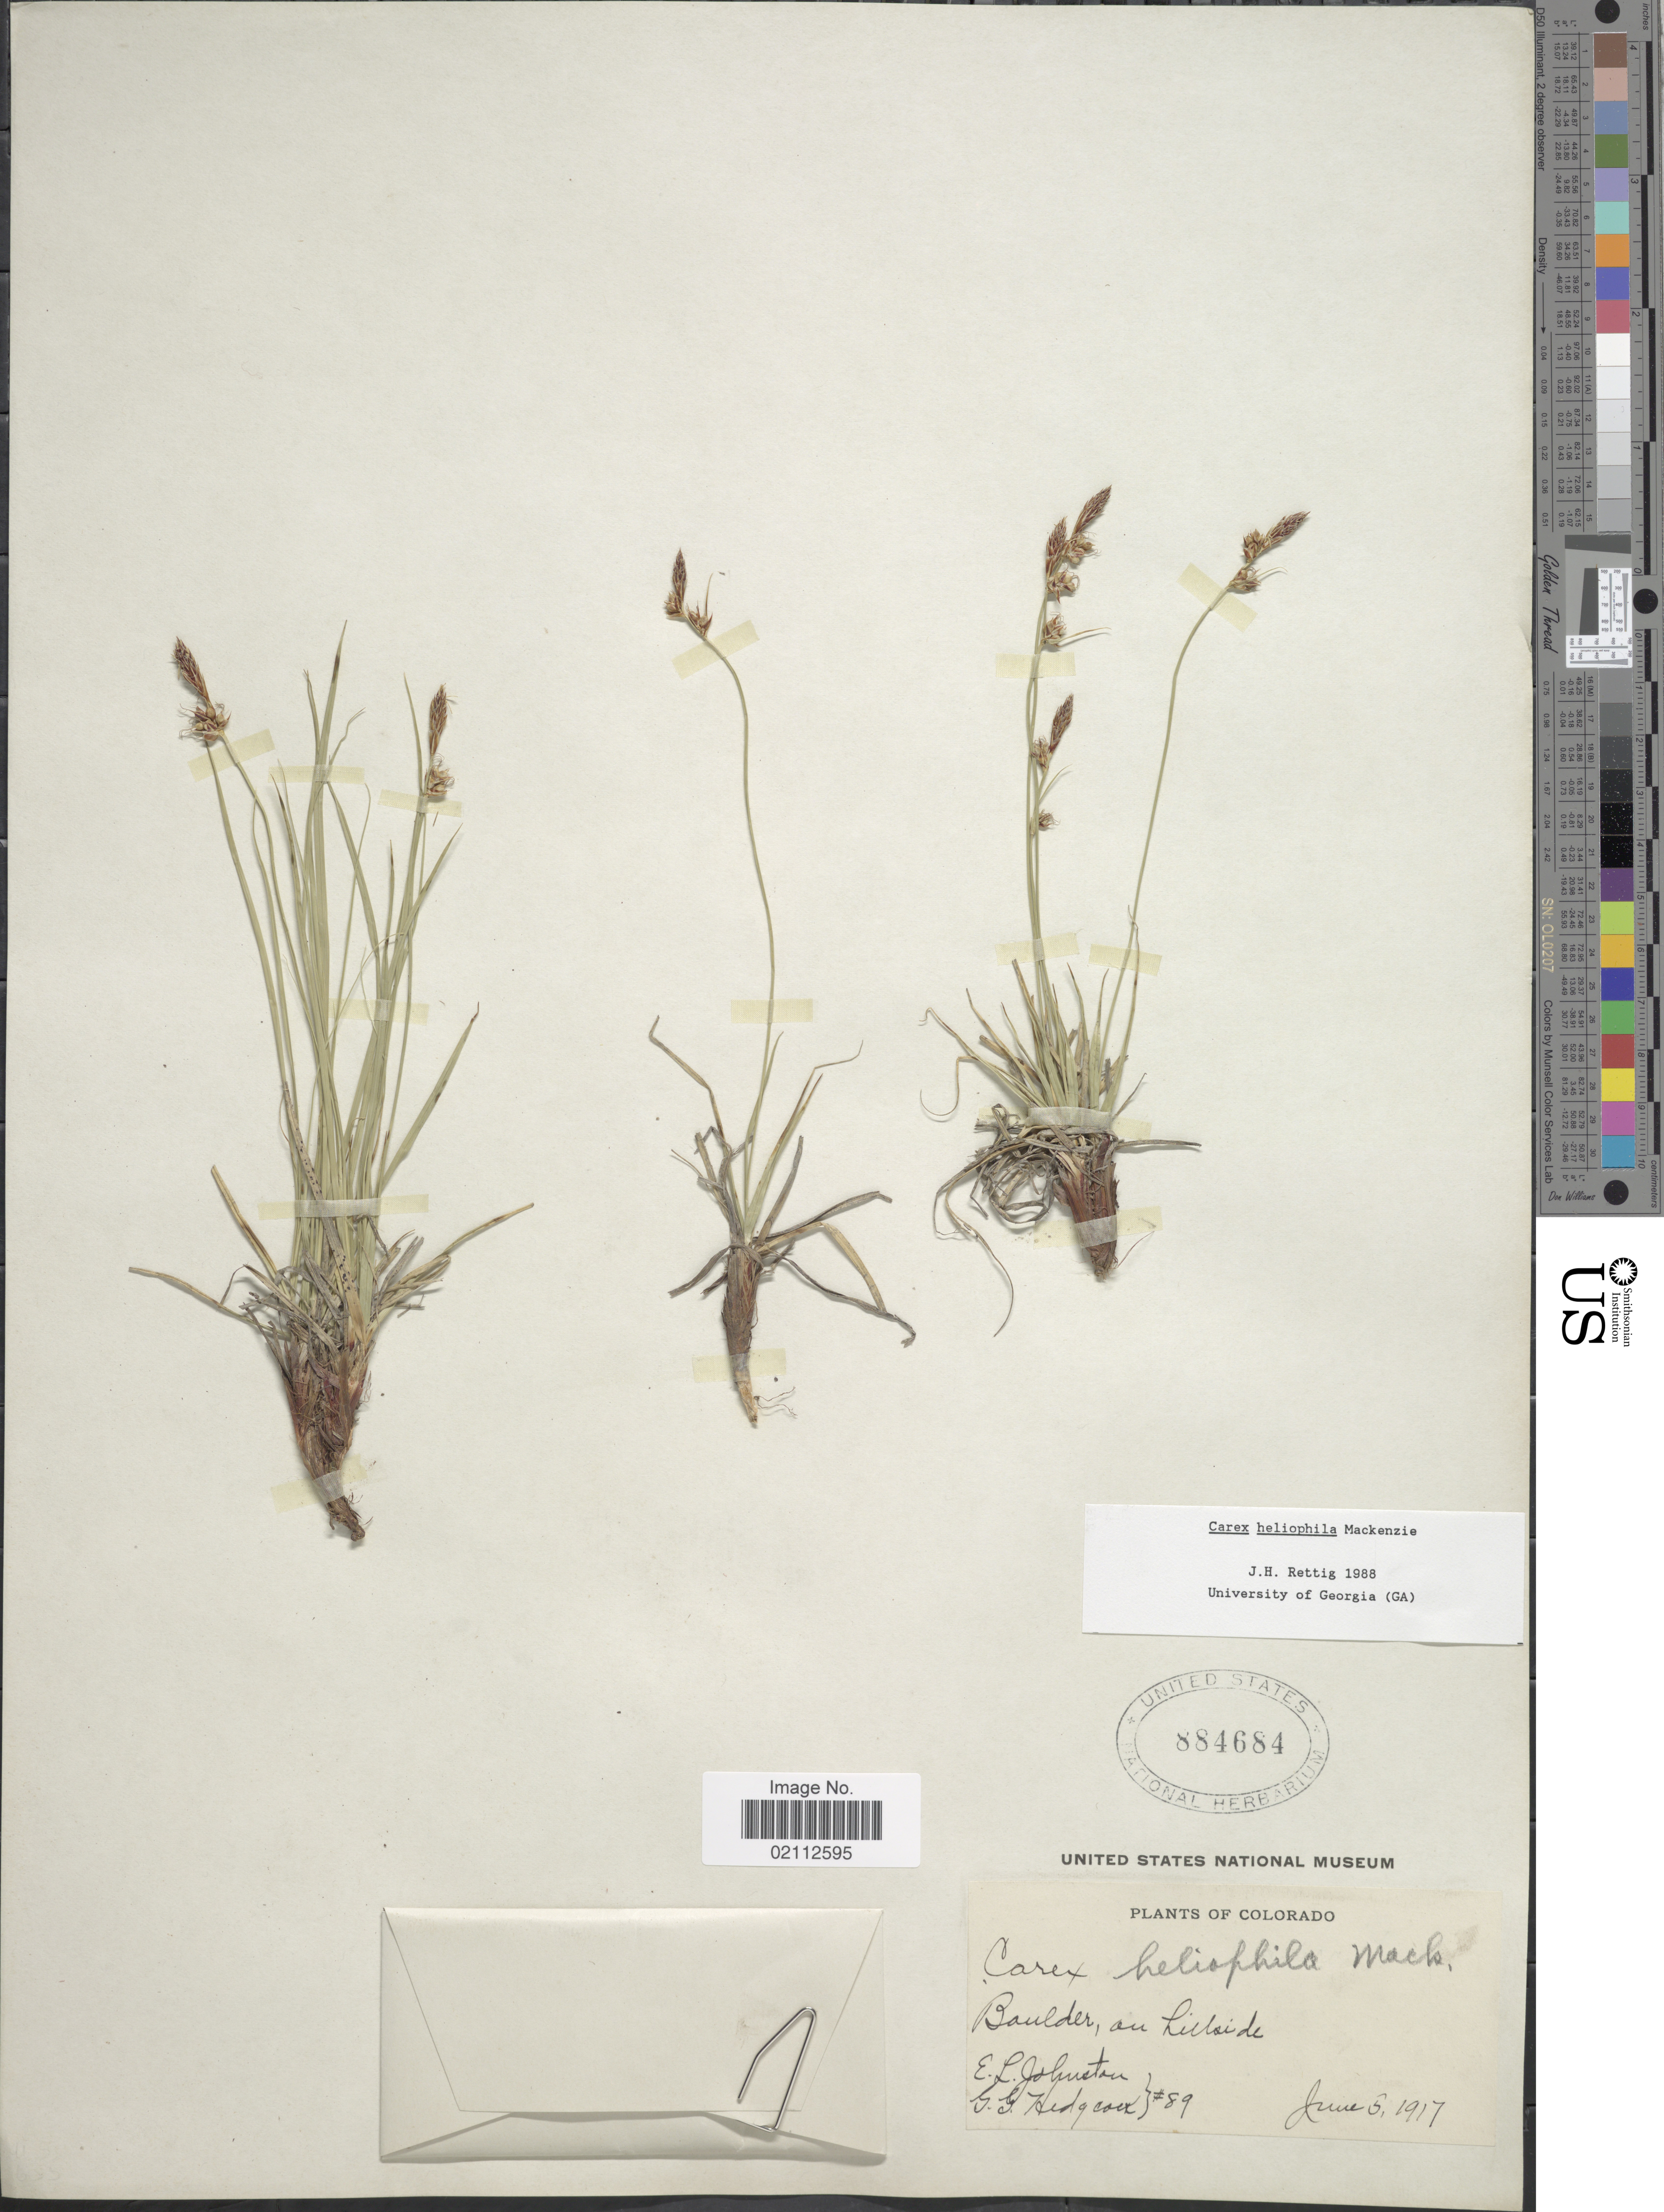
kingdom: Plantae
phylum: Tracheophyta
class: Liliopsida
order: Poales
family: Cyperaceae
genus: Carex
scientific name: Carex heliophila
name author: Mack.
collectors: E. L. Johnston & G. Hedgcock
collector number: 89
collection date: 1917-06-05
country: United States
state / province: Colorado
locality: Boulder, on hillside.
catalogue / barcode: US 884684